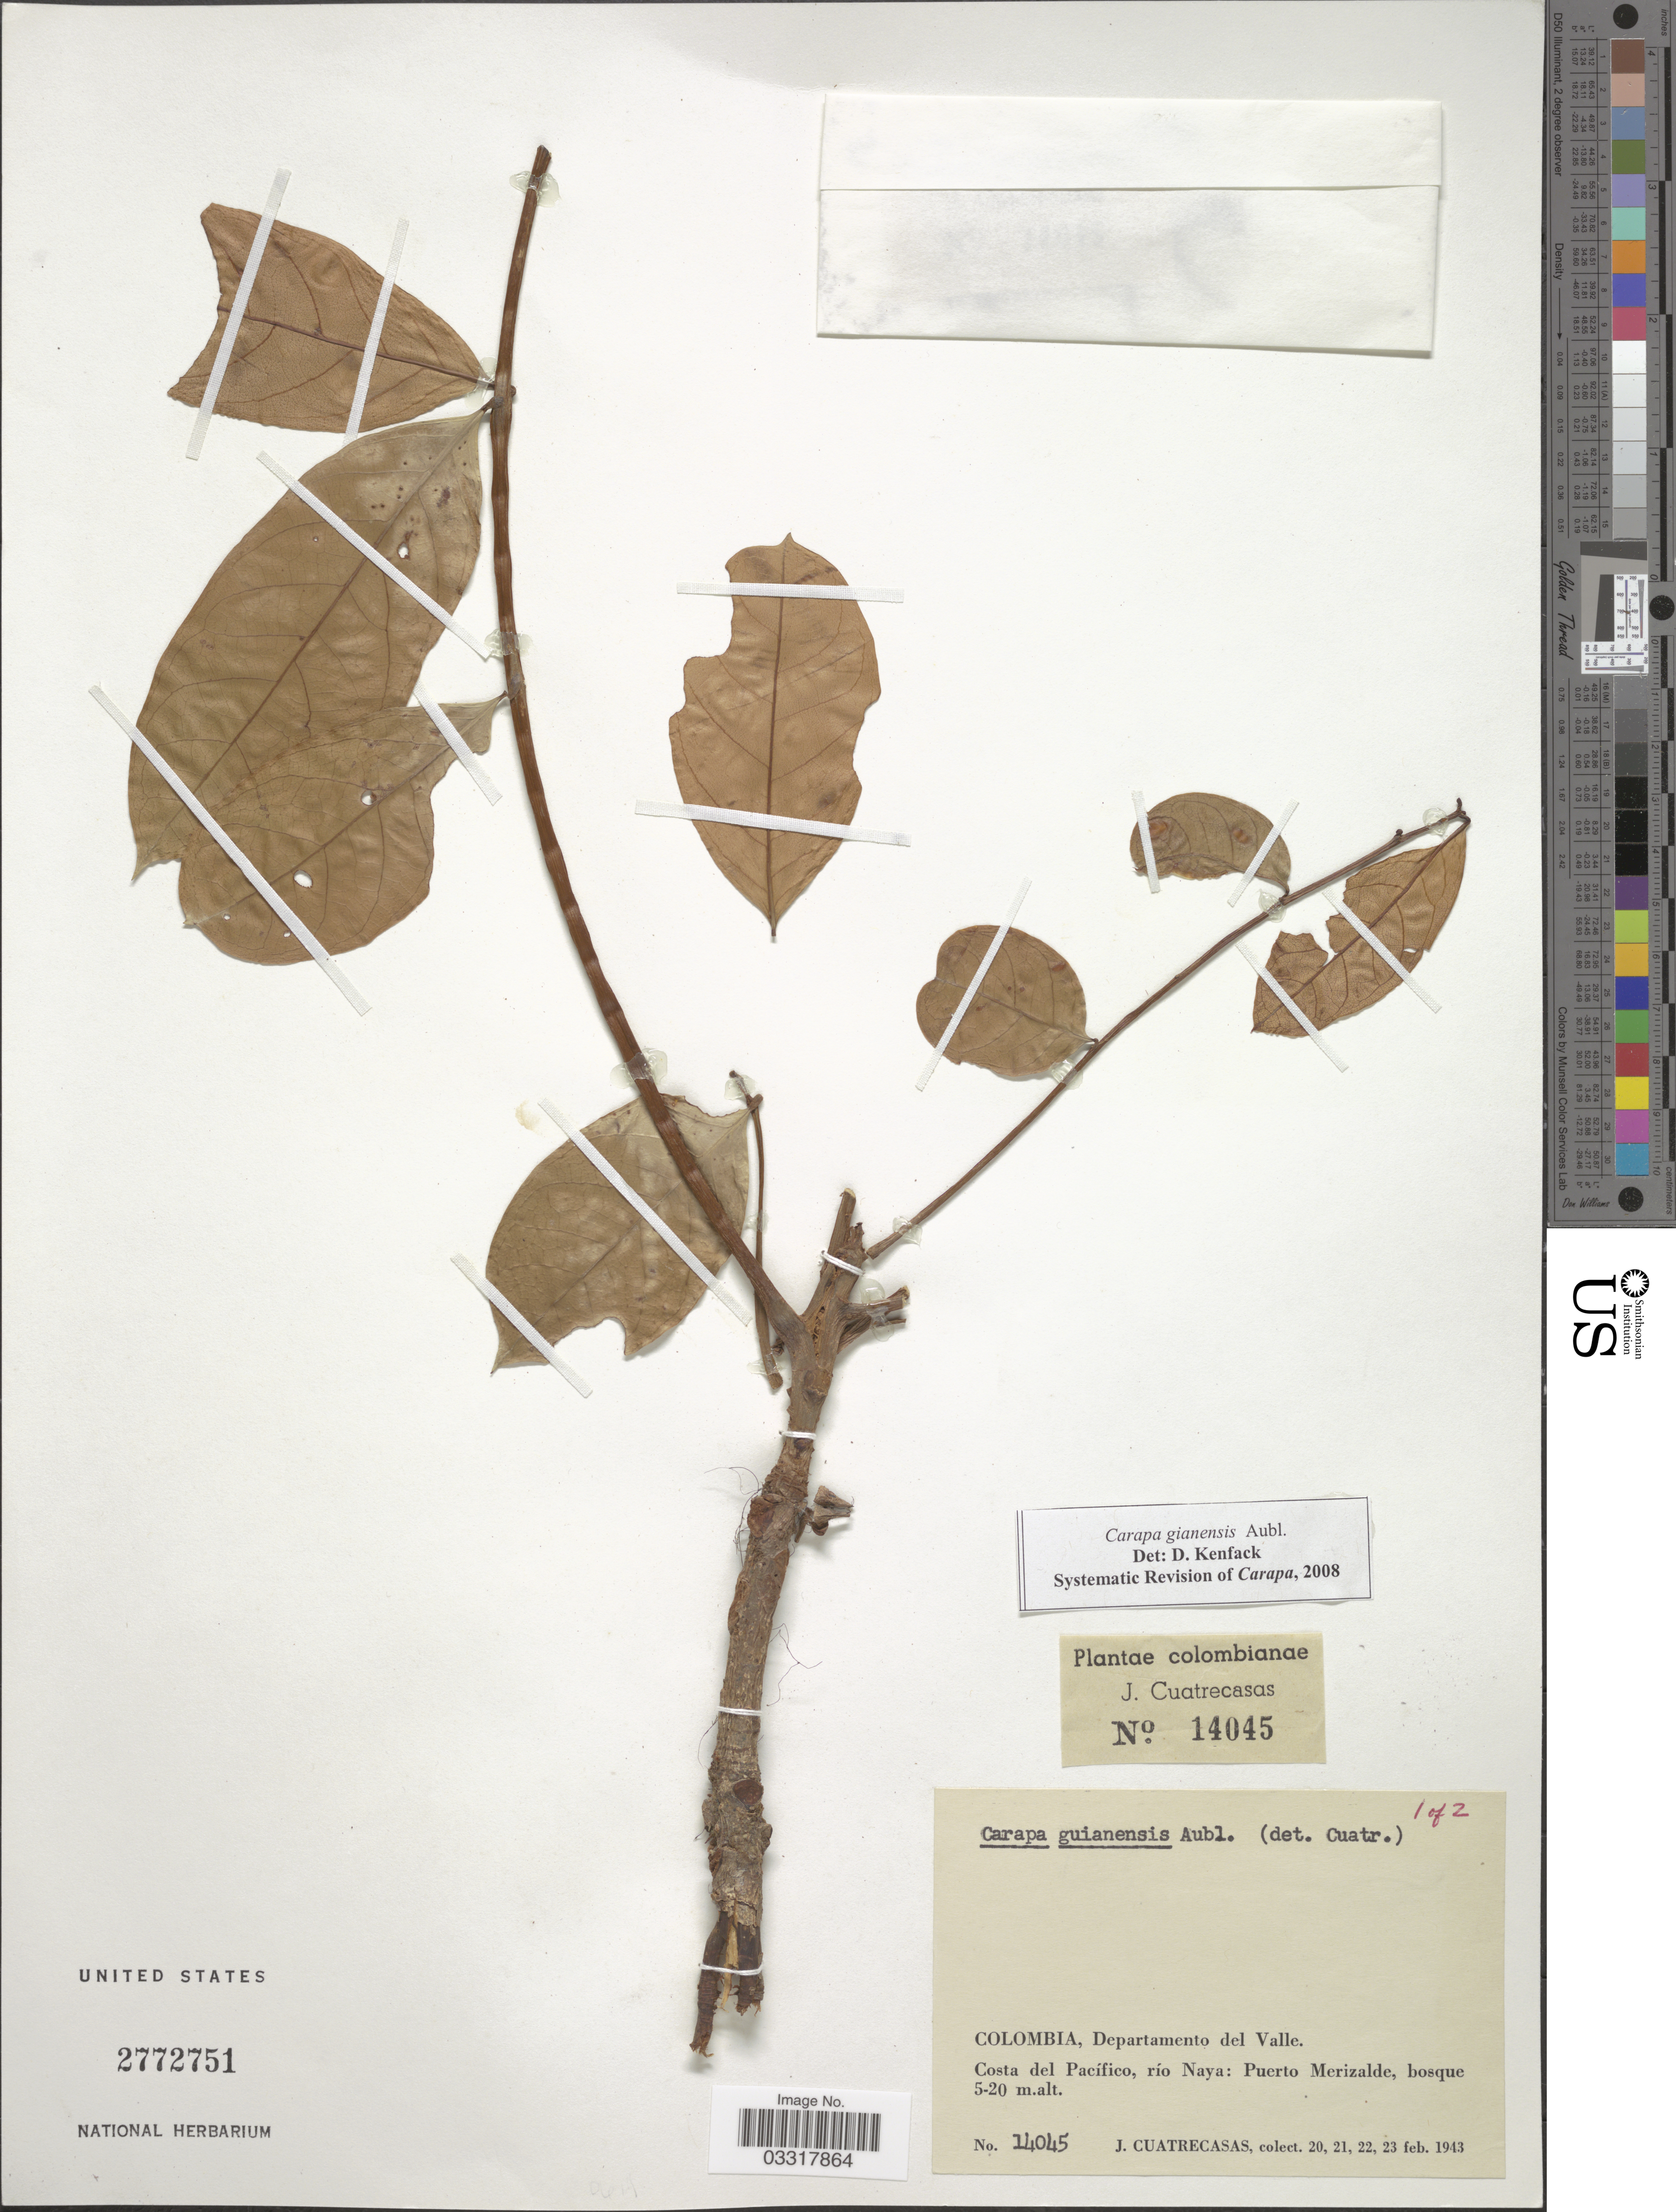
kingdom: Plantae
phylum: Tracheophyta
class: Magnoliopsida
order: Sapindales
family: Meliaceae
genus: Carapa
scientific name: Carapa guianensis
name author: Aubl.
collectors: J. Cuatrecasas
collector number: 14045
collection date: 1943-02-20/1943-02-23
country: Colombia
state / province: Valle del Cauca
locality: Departamento del Valle. Costa del Pacífico; río Naya: Puerto Merizalde.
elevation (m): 5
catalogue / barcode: US 2772751